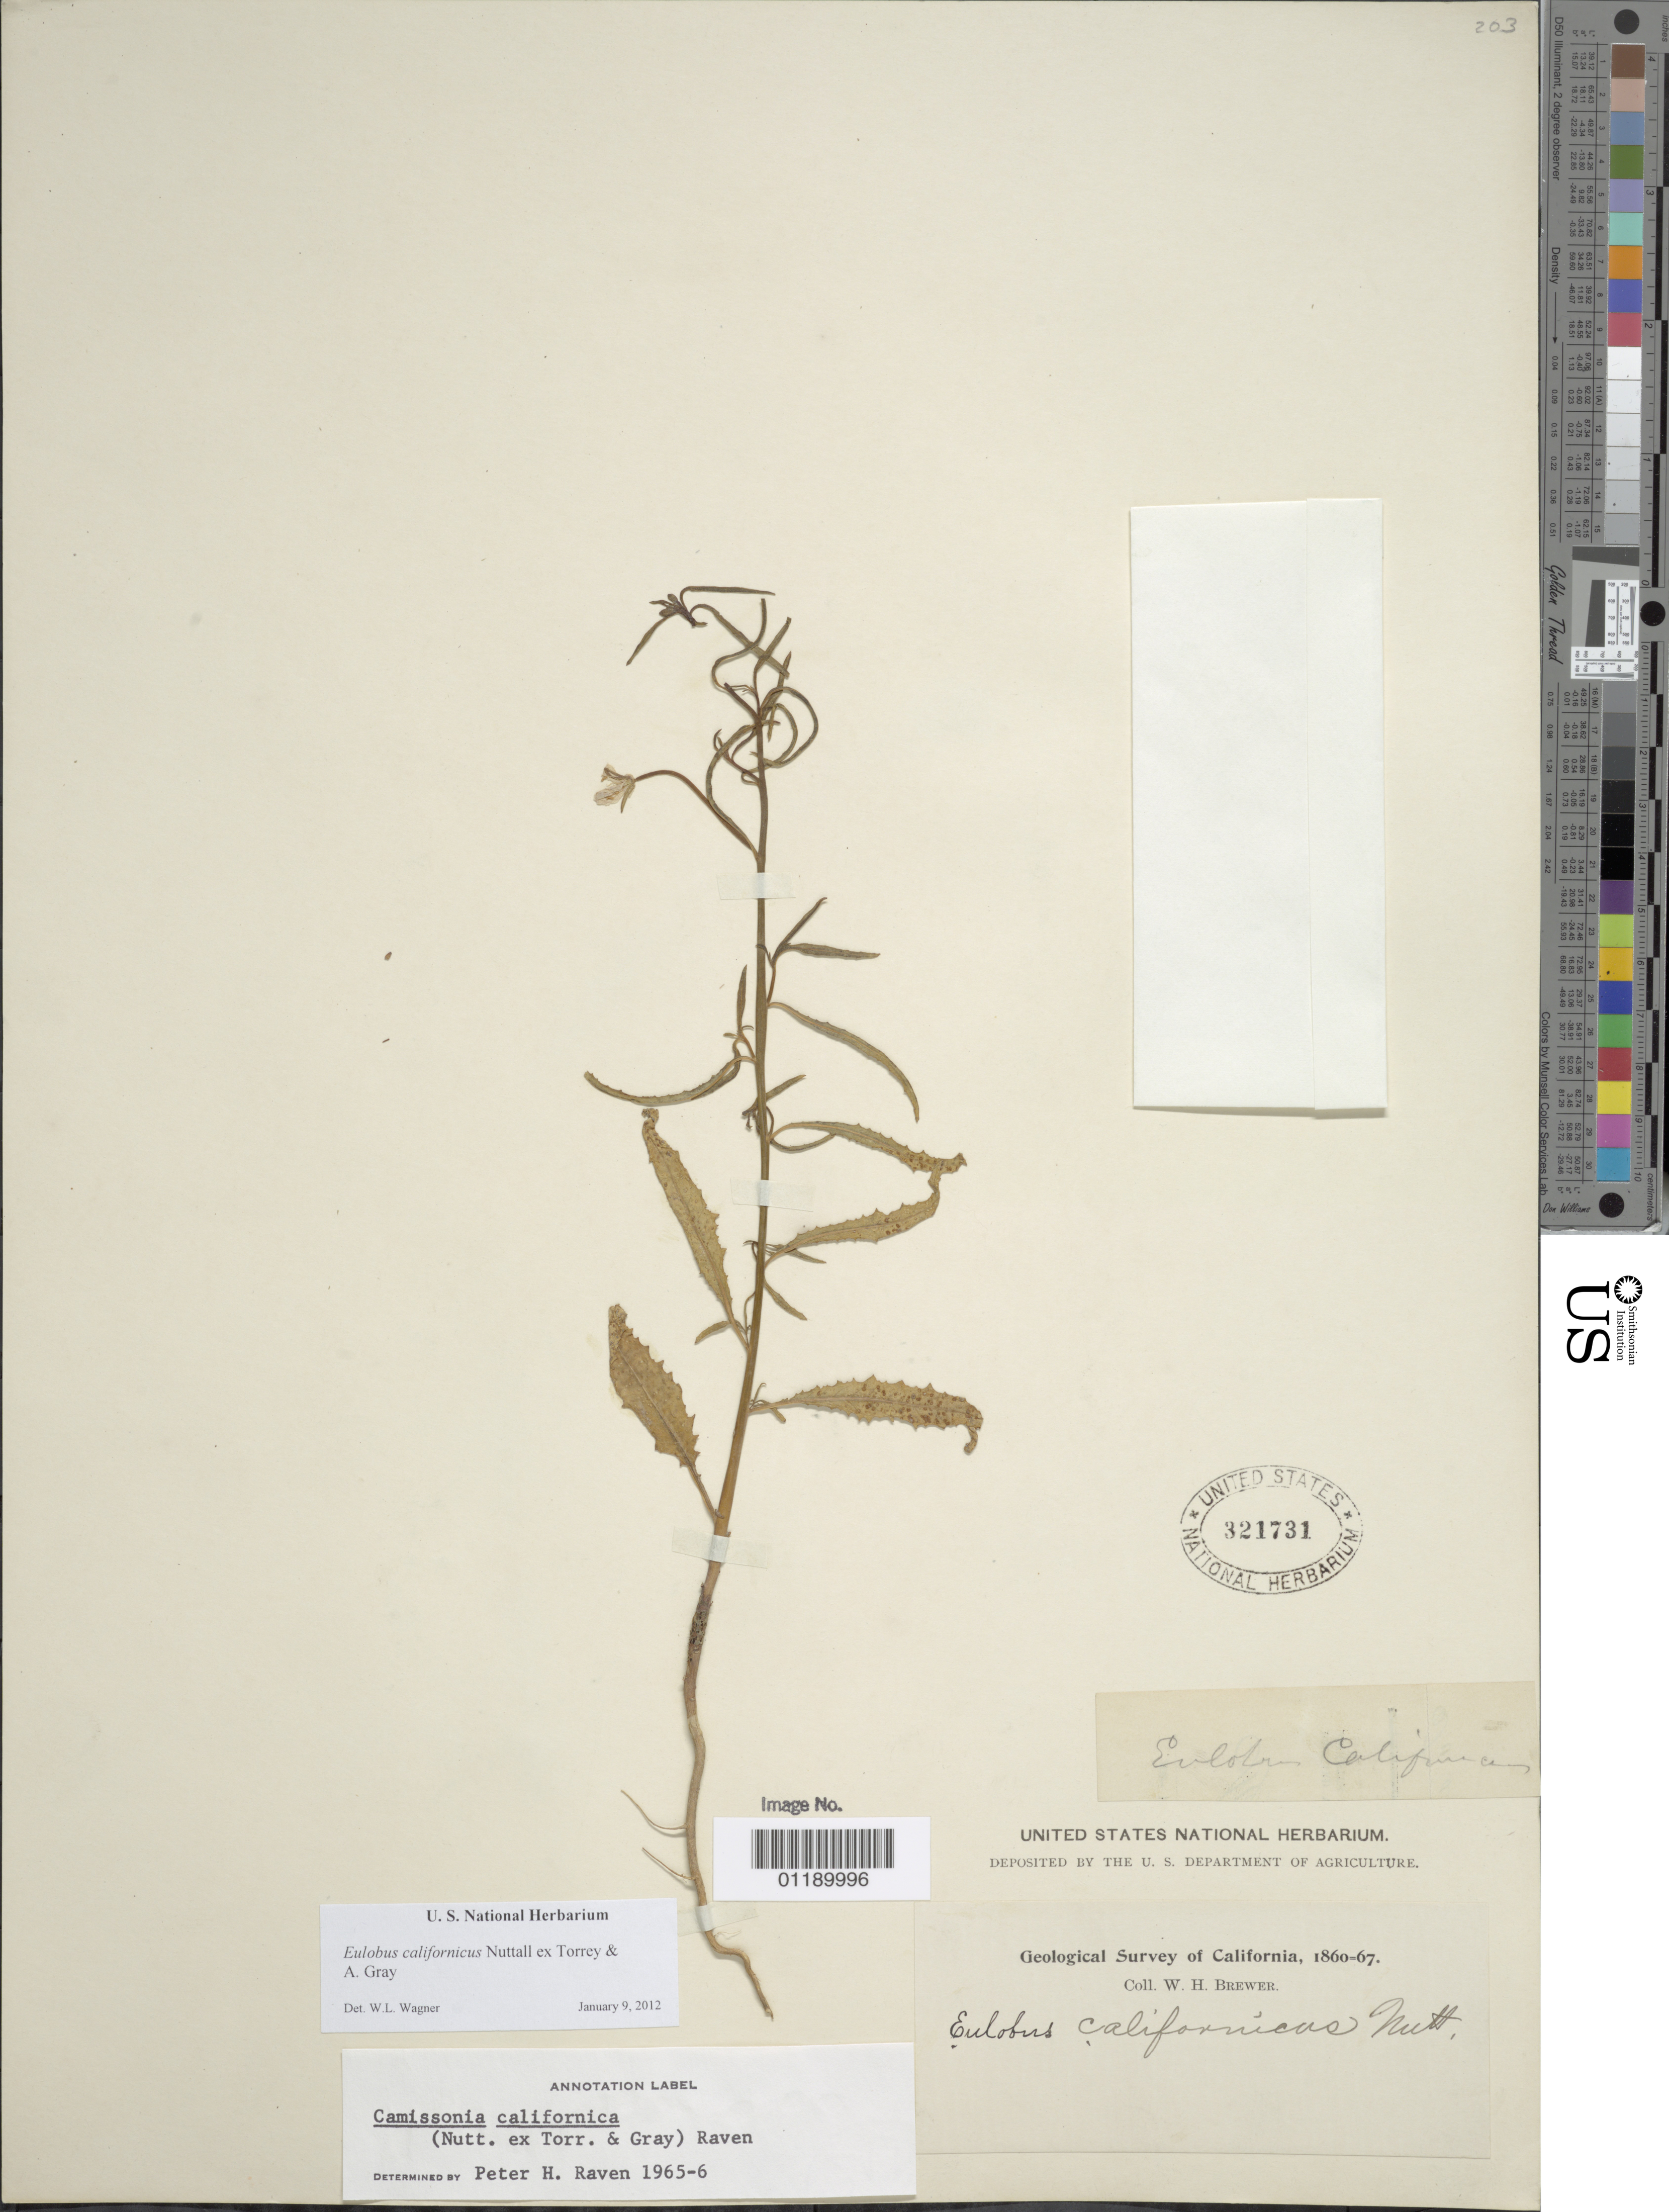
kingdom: Plantae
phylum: Tracheophyta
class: Magnoliopsida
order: Myrtales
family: Onagraceae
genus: Eulobus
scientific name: Eulobus californicus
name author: Nutt. ex Torr. & A. Gray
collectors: W. H. Brewer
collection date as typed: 1860 to -- --- 1867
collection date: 1860/1867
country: United States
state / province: California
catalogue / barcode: US 321731